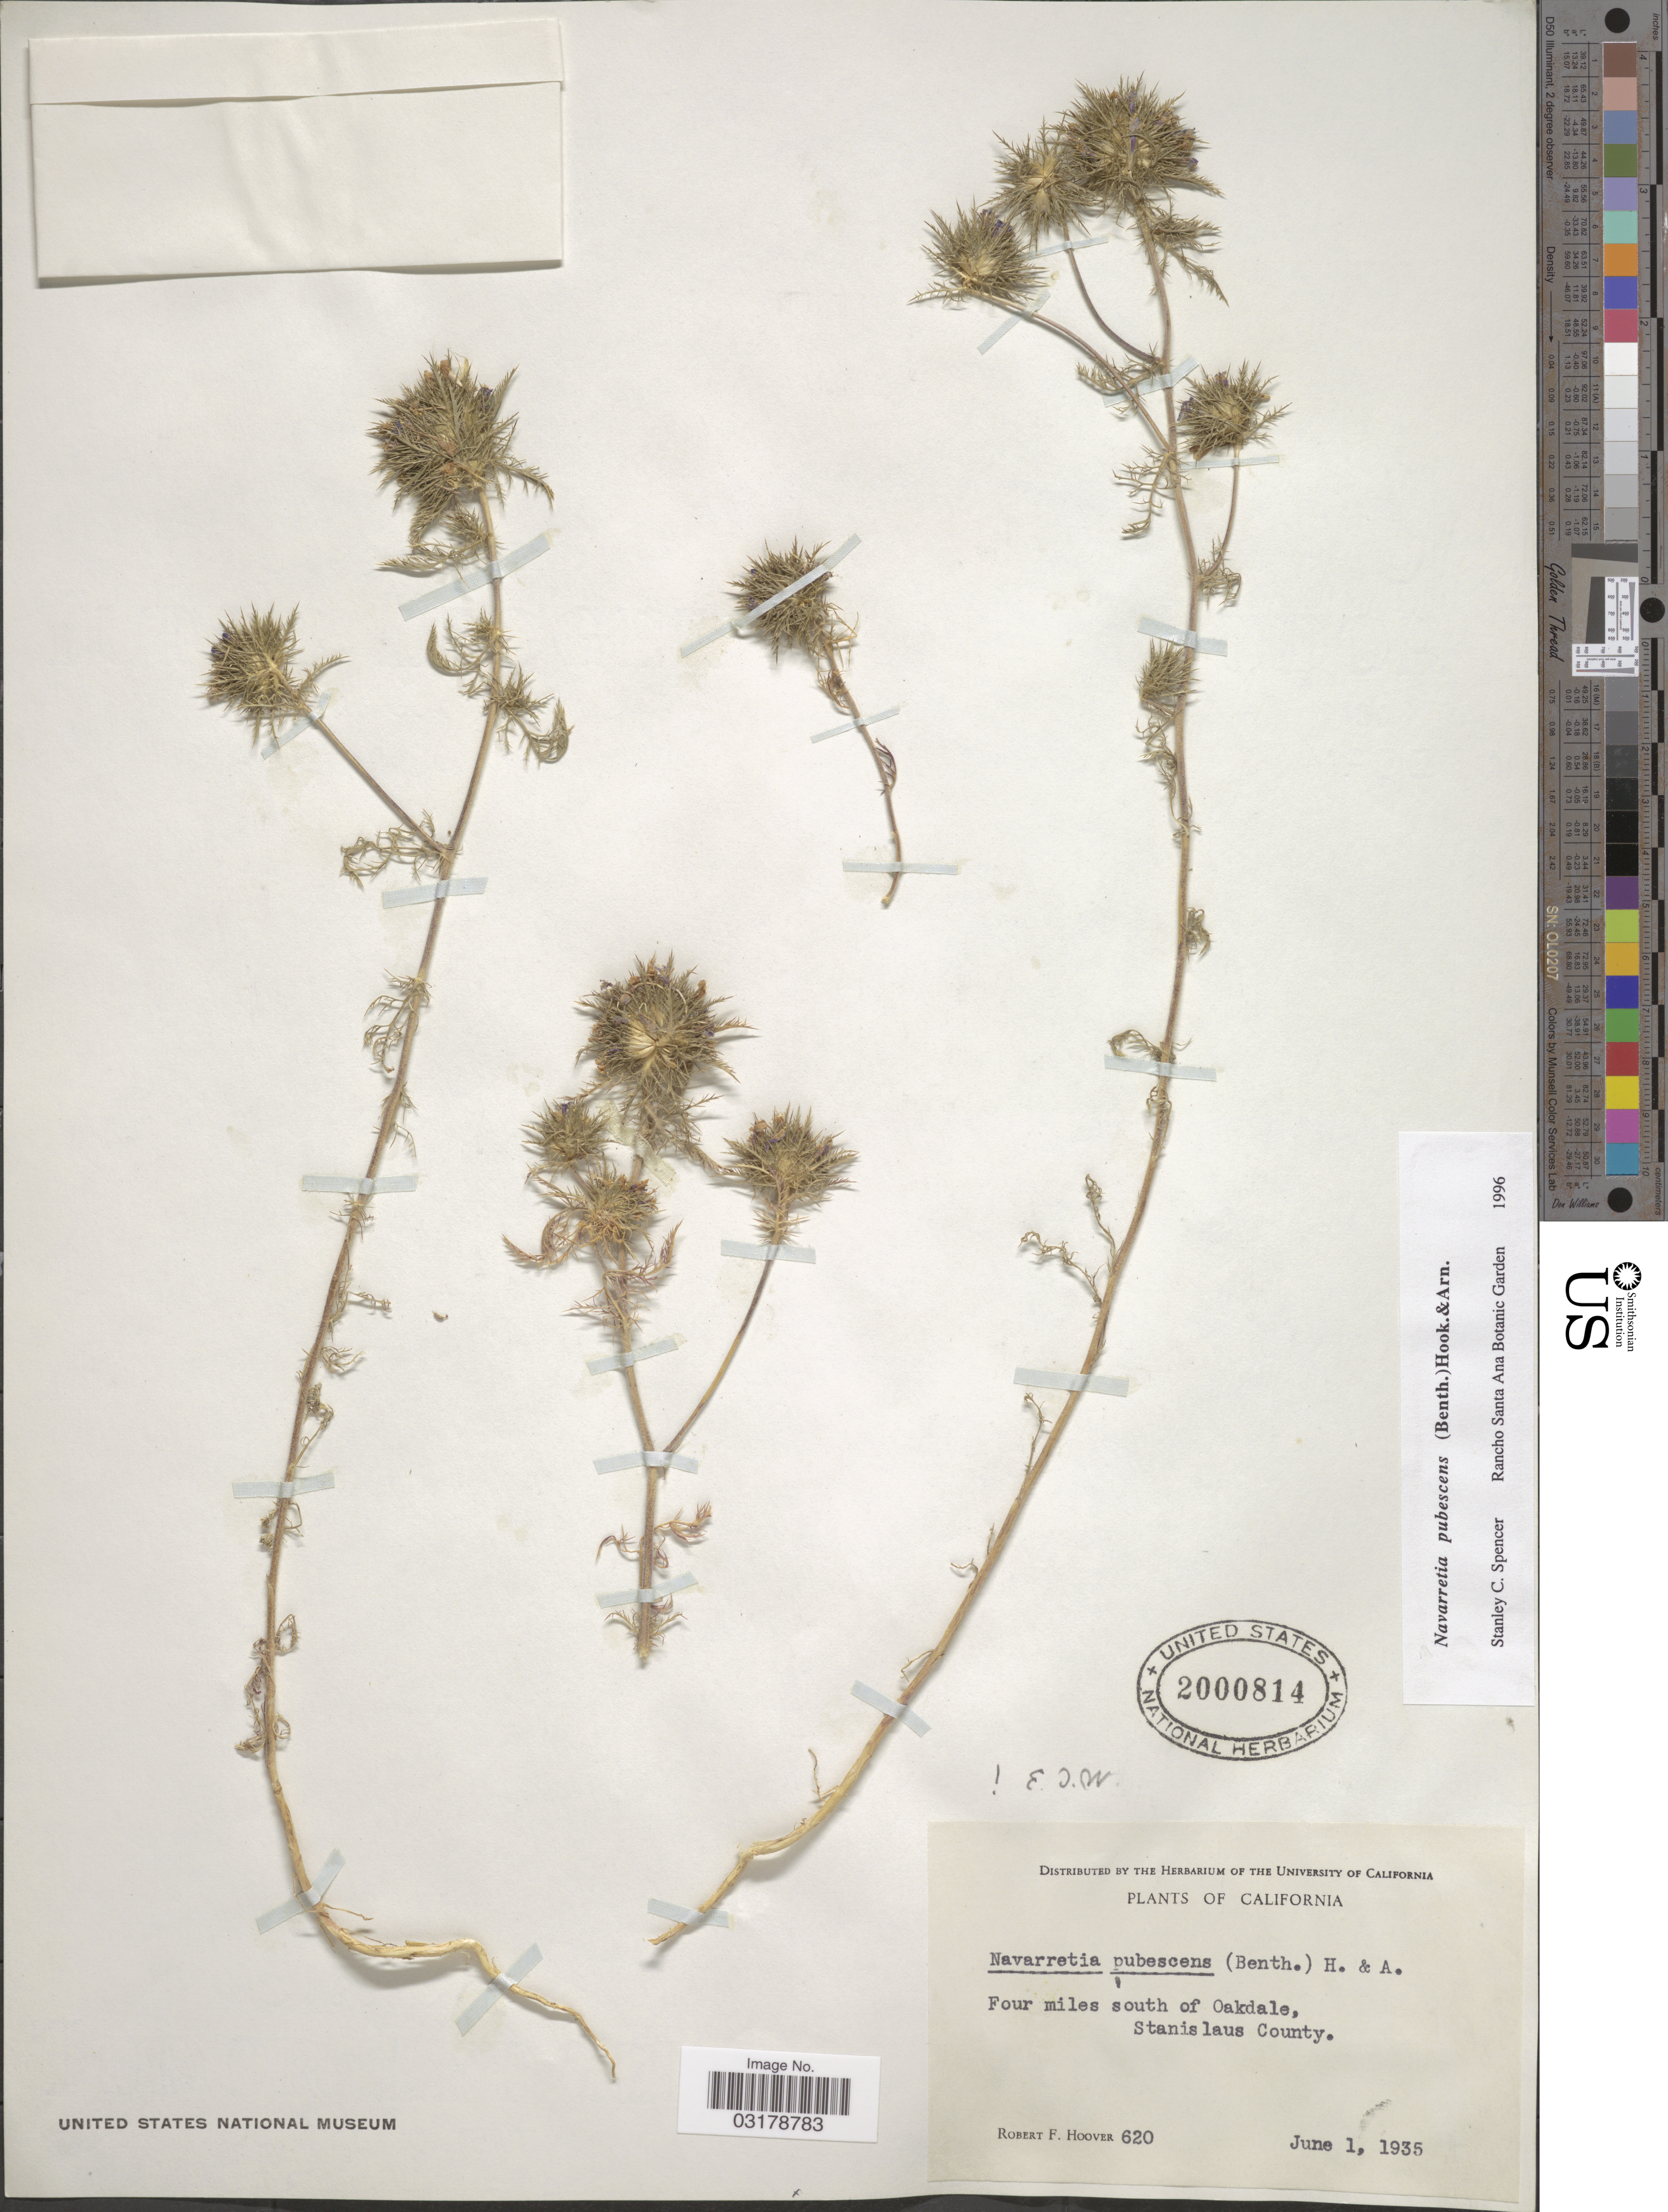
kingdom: Plantae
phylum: Tracheophyta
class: Magnoliopsida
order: Ericales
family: Polemoniaceae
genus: Navarretia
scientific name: Navarretia pubescens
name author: (Benth.) Hook. & Arn.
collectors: R. F. Hoover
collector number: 620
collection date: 1935-06-01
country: United States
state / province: California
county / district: Stanislaus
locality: Four miles south of Oakdale, Stanislaus County.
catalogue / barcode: US 2000814